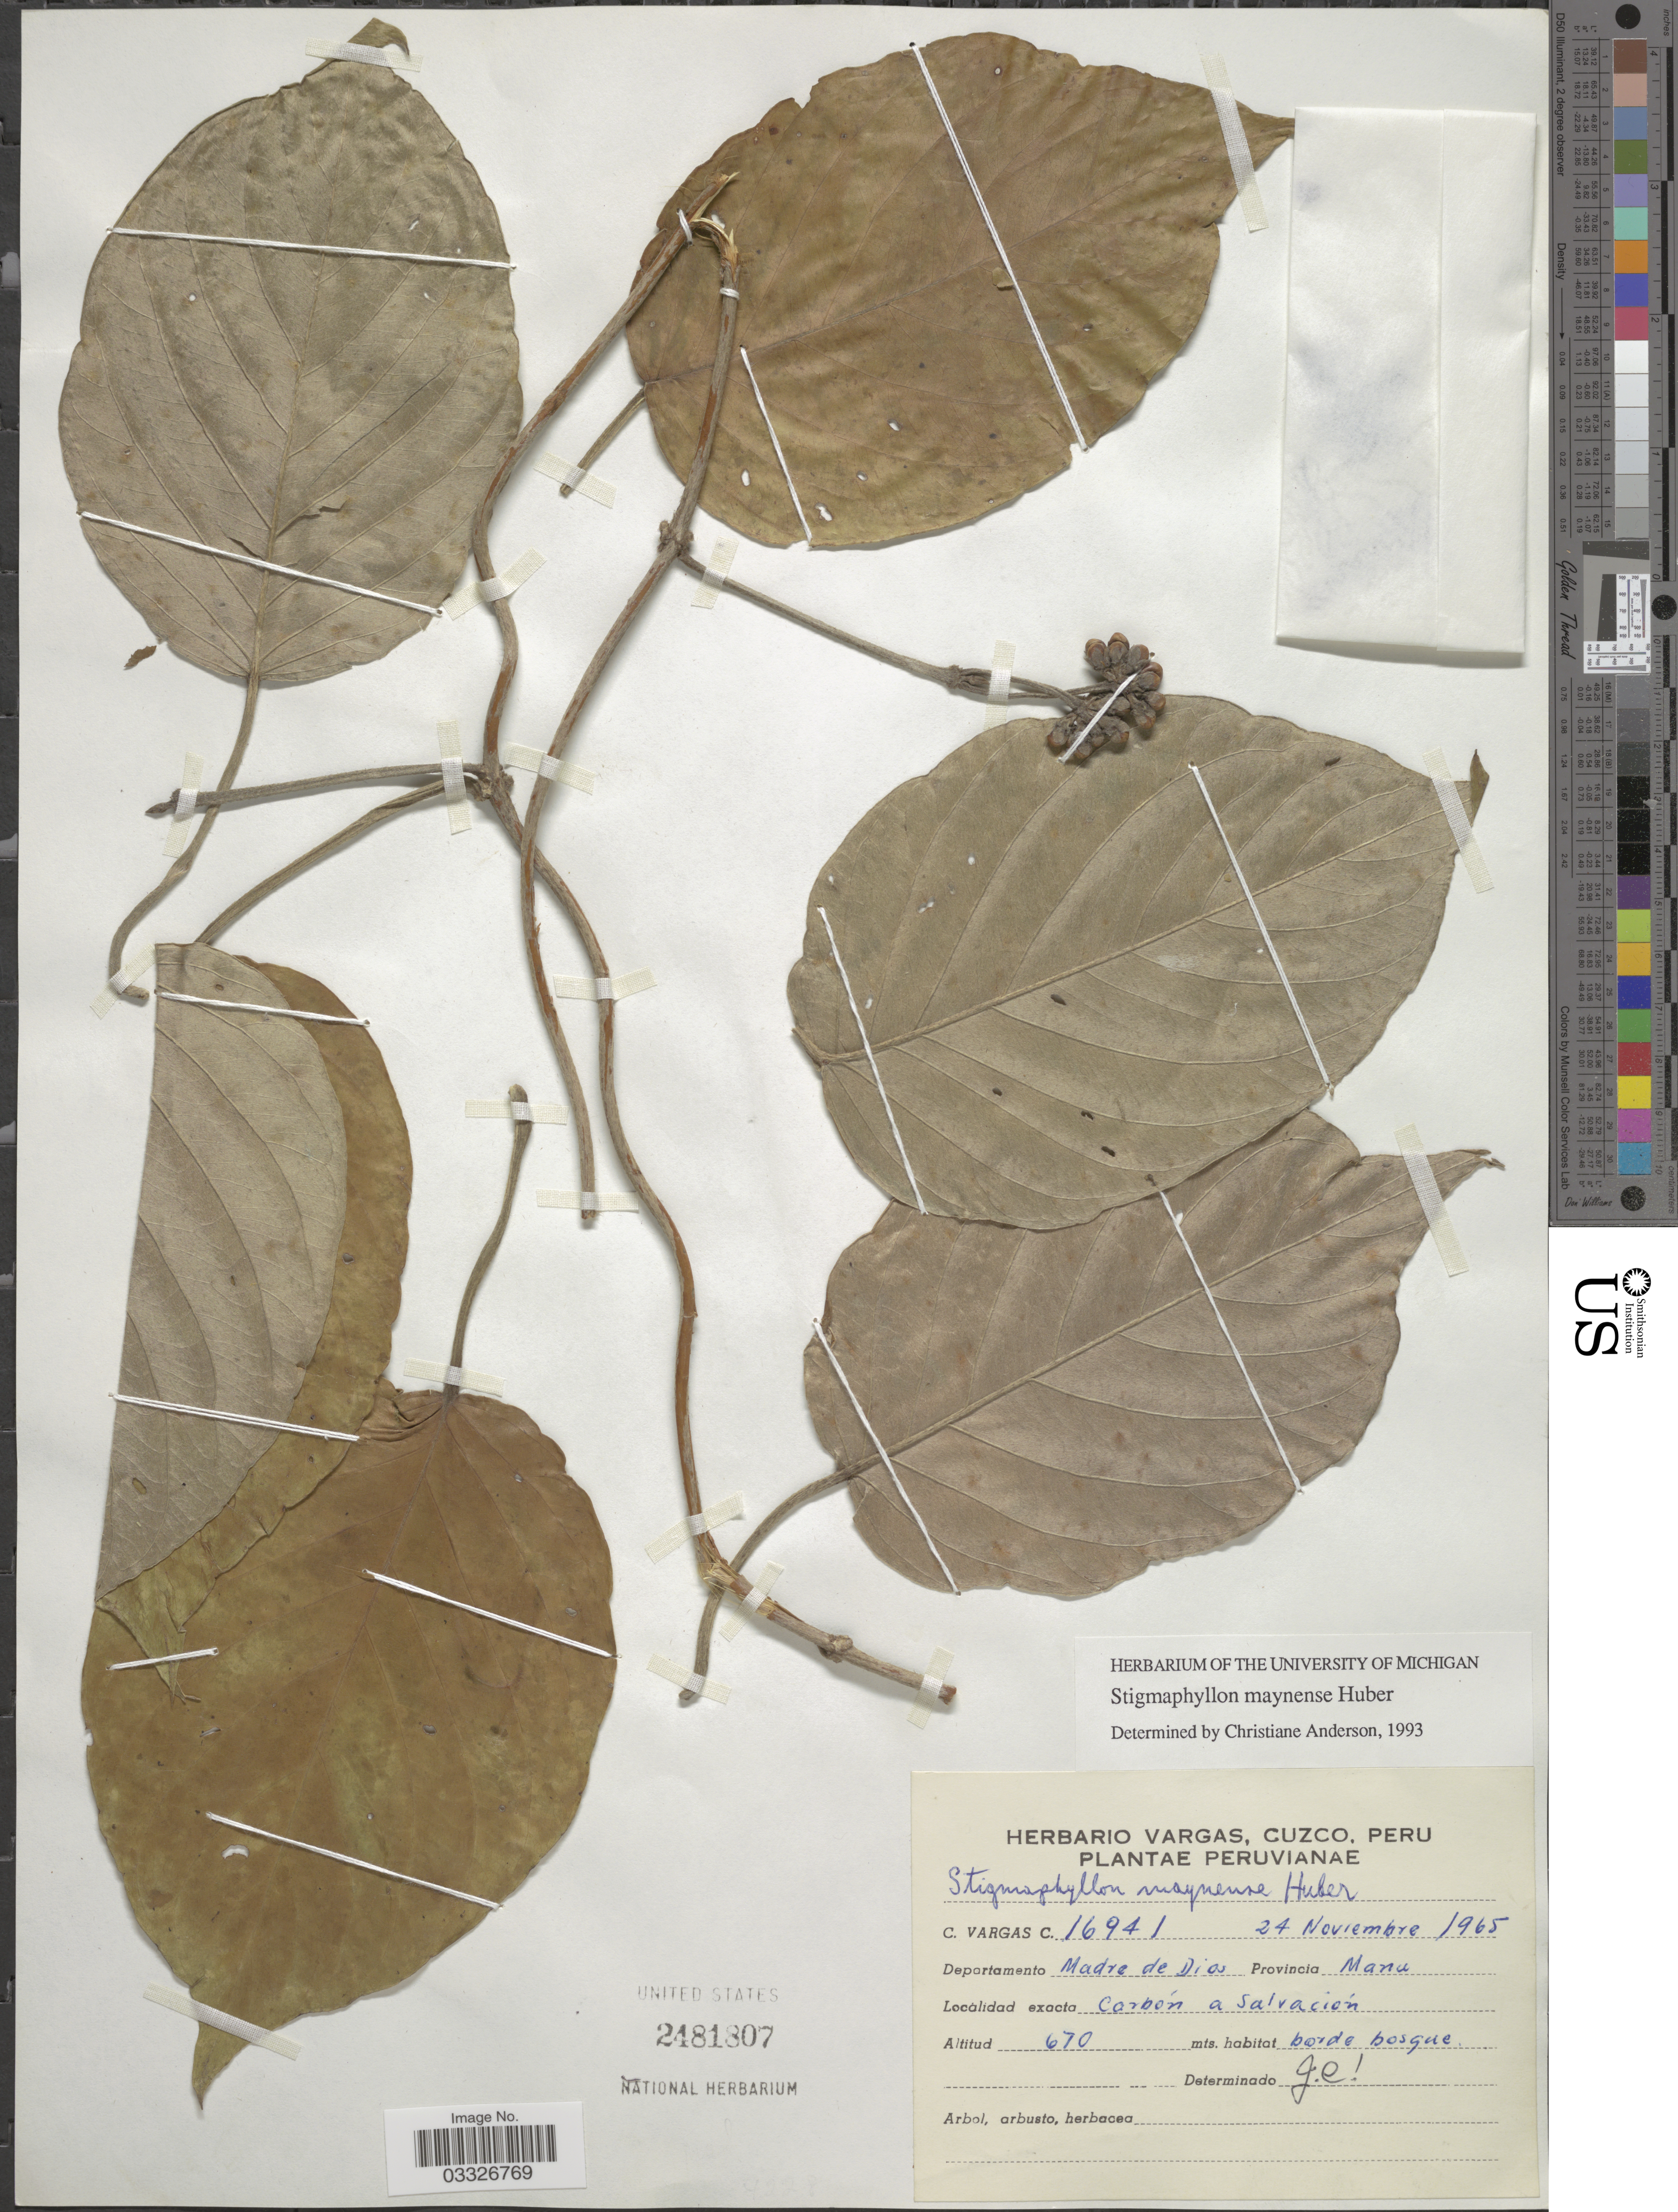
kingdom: Plantae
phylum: Tracheophyta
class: Magnoliopsida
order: Malpighiales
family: Malpighiaceae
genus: Stigmaphyllon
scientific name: Stigmaphyllon maynense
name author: Huber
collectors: C. Vargas Calderón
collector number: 16941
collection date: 1965-11-24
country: Peru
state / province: Madre de Dios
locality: Departamento Madre de Dios. Provincia Manu. Carbón a Salvación.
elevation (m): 670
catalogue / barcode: US 2481807